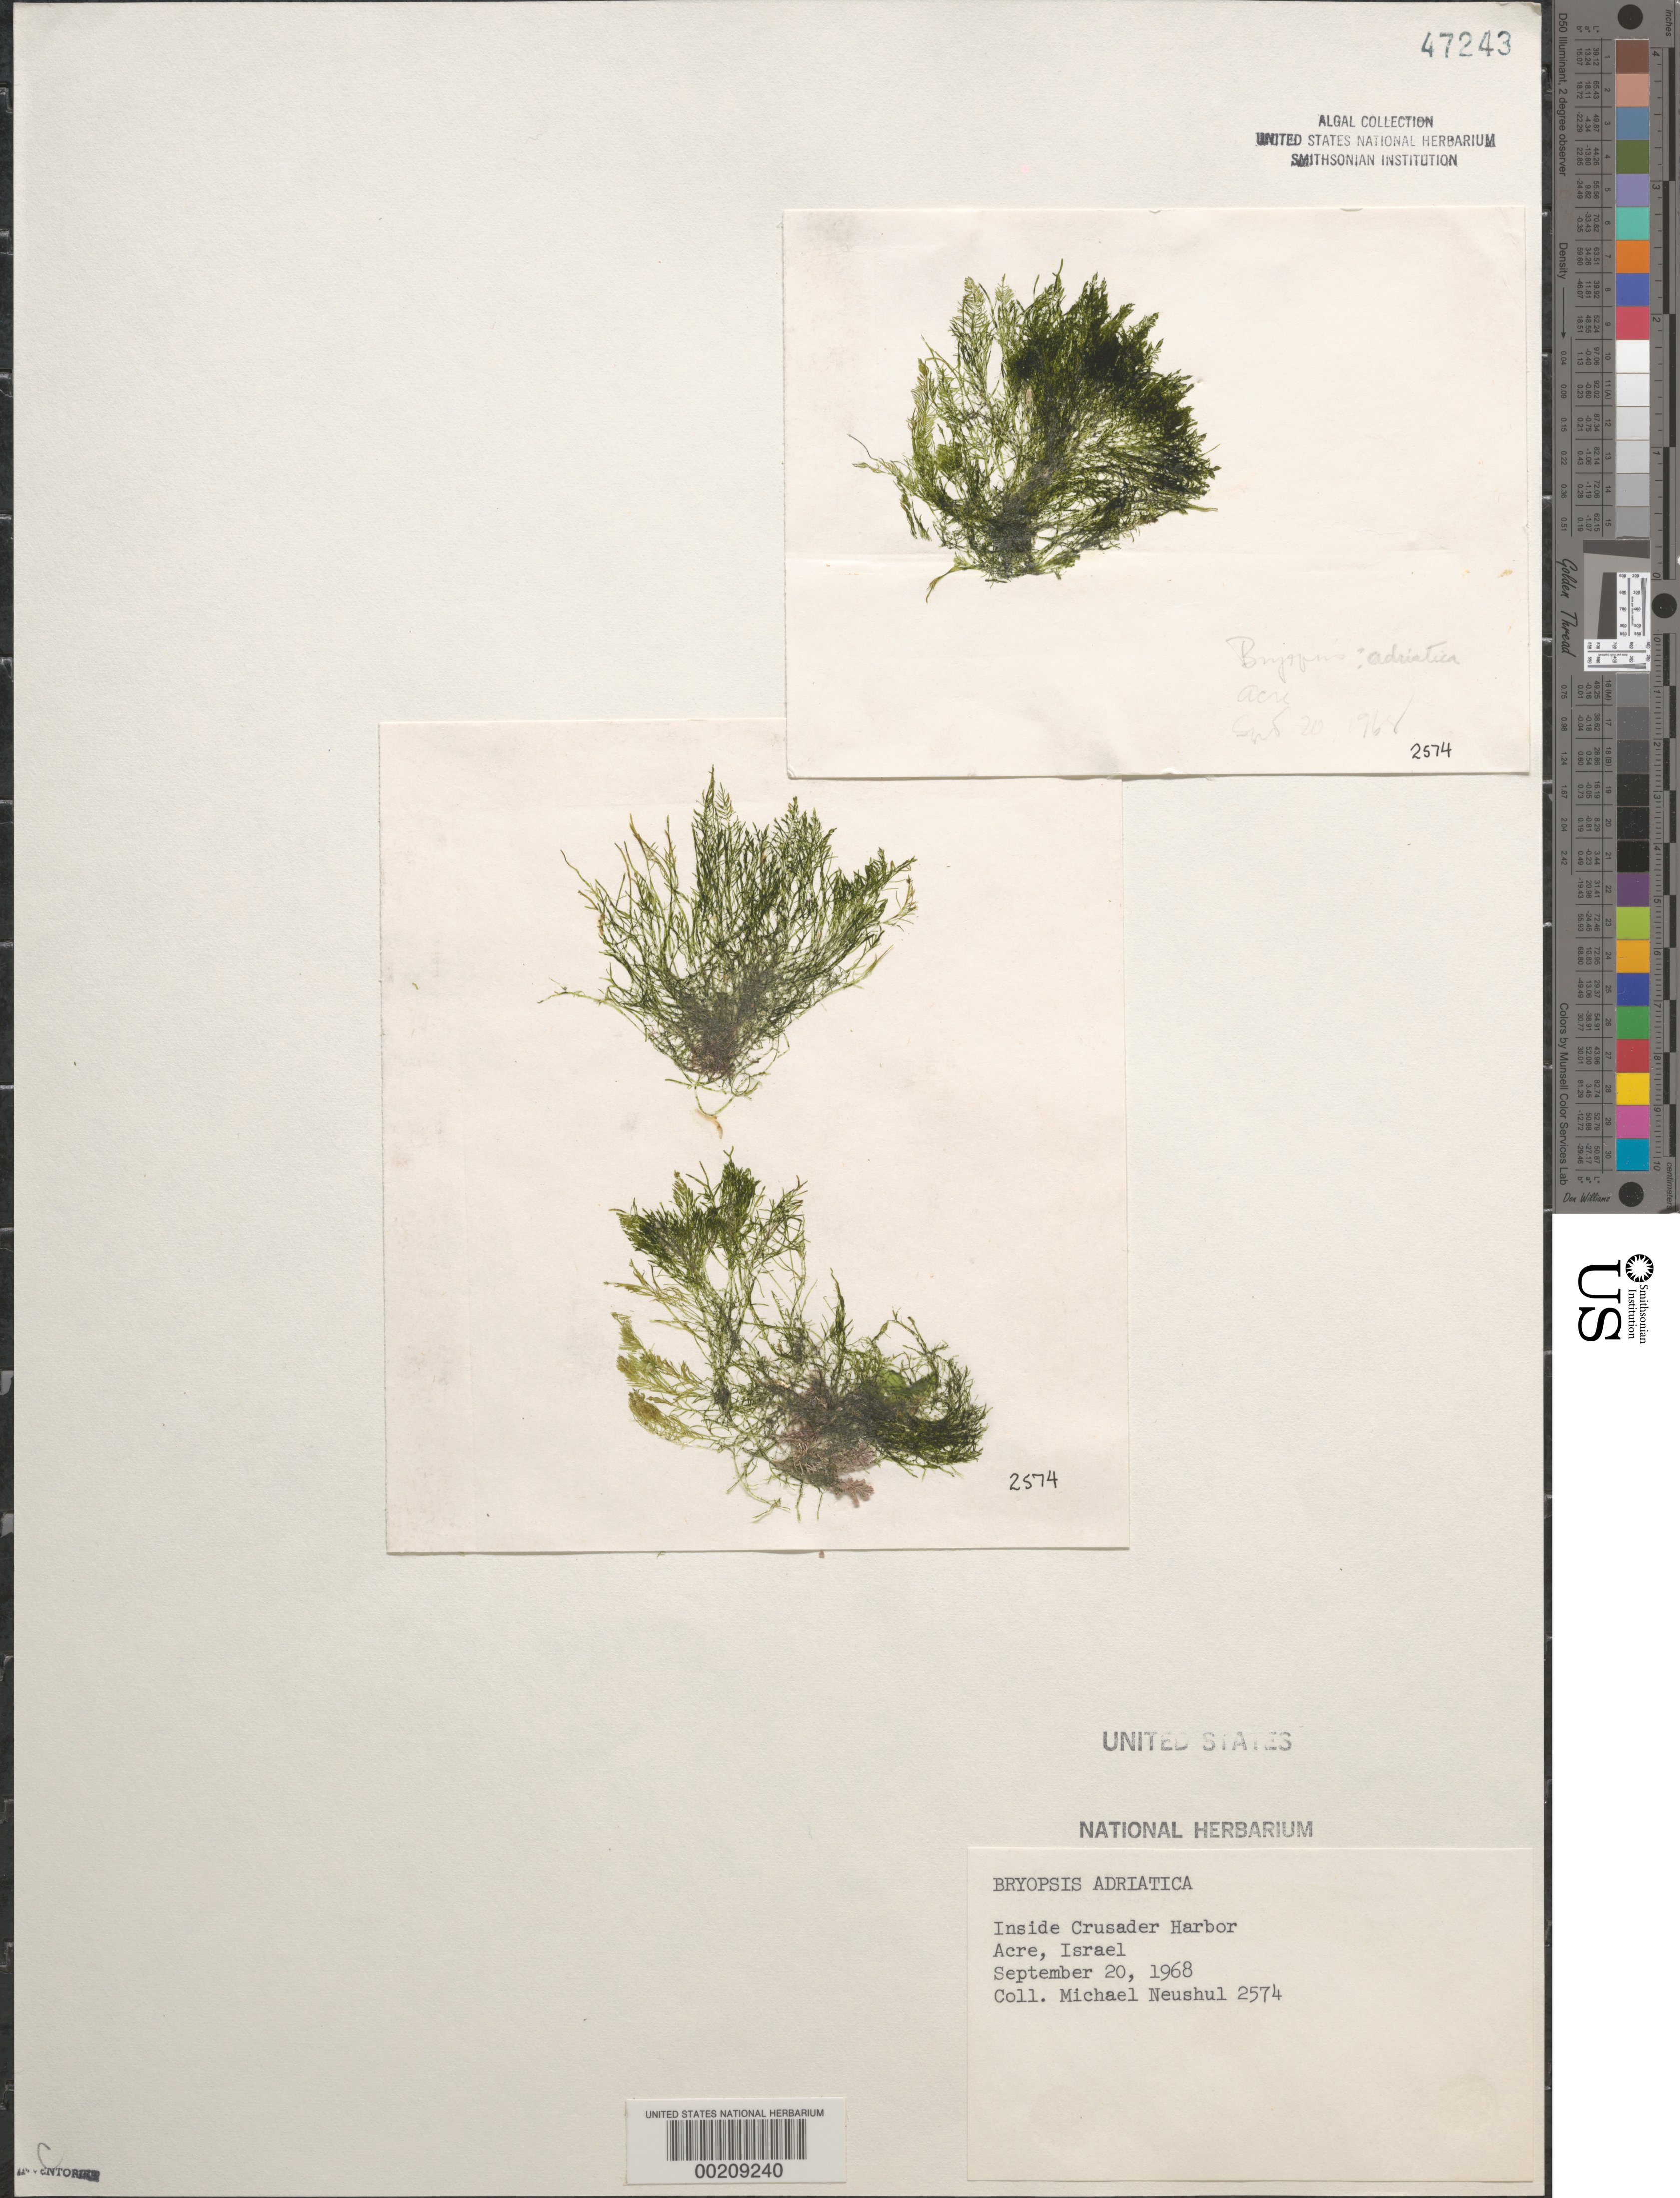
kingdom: Plantae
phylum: Chlorophyta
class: Ulvophyceae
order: Bryopsidales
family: Bryopsidaceae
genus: Bryopsis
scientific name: Bryopsis adriatica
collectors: M. Neushul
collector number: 2574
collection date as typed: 20 Sep 1968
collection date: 1968-09-20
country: Israel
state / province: Northern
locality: Acre, inside Crusader Harbor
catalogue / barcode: US 47243